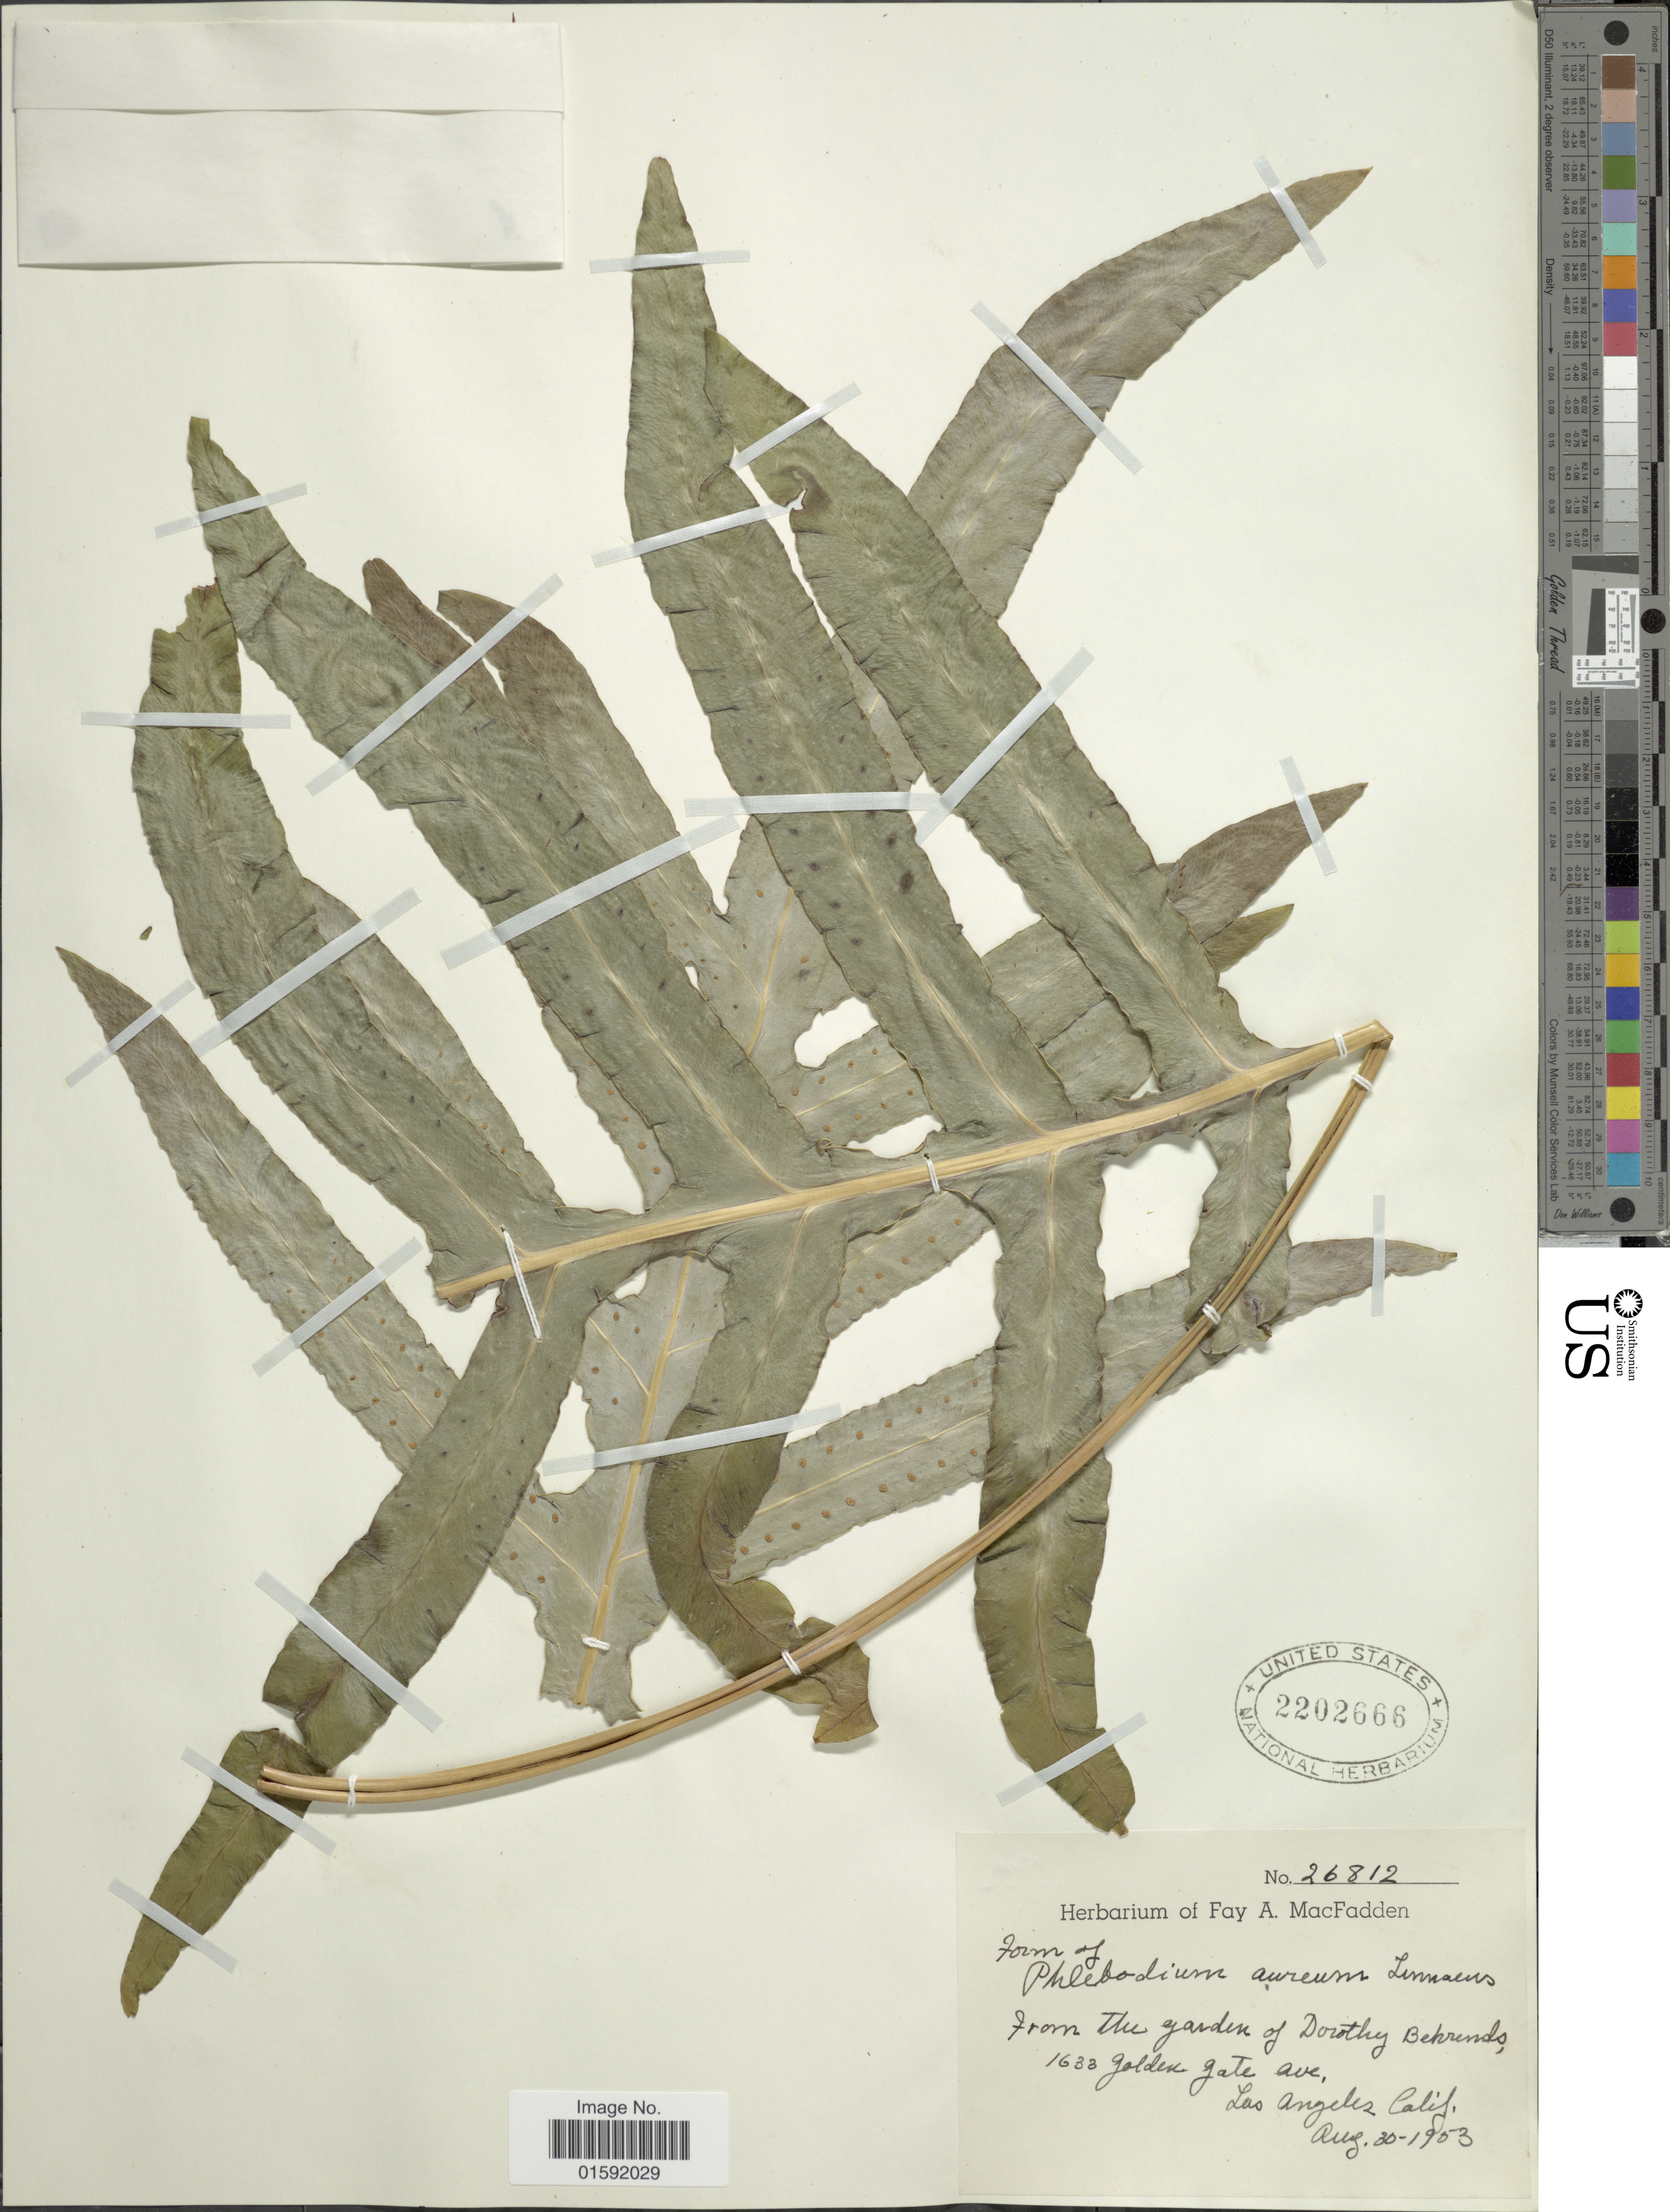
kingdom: Plantae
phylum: Tracheophyta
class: Polypodiopsida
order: Polypodiales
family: Polypodiaceae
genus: Phlebodium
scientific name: Phlebodium aureum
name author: (L.) J. Sm.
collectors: F. McFadden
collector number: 26812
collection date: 1953-08-30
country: United States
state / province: California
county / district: Los Angeles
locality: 1633 Golden Gate Ave., Los Angeles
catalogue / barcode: US 2202666